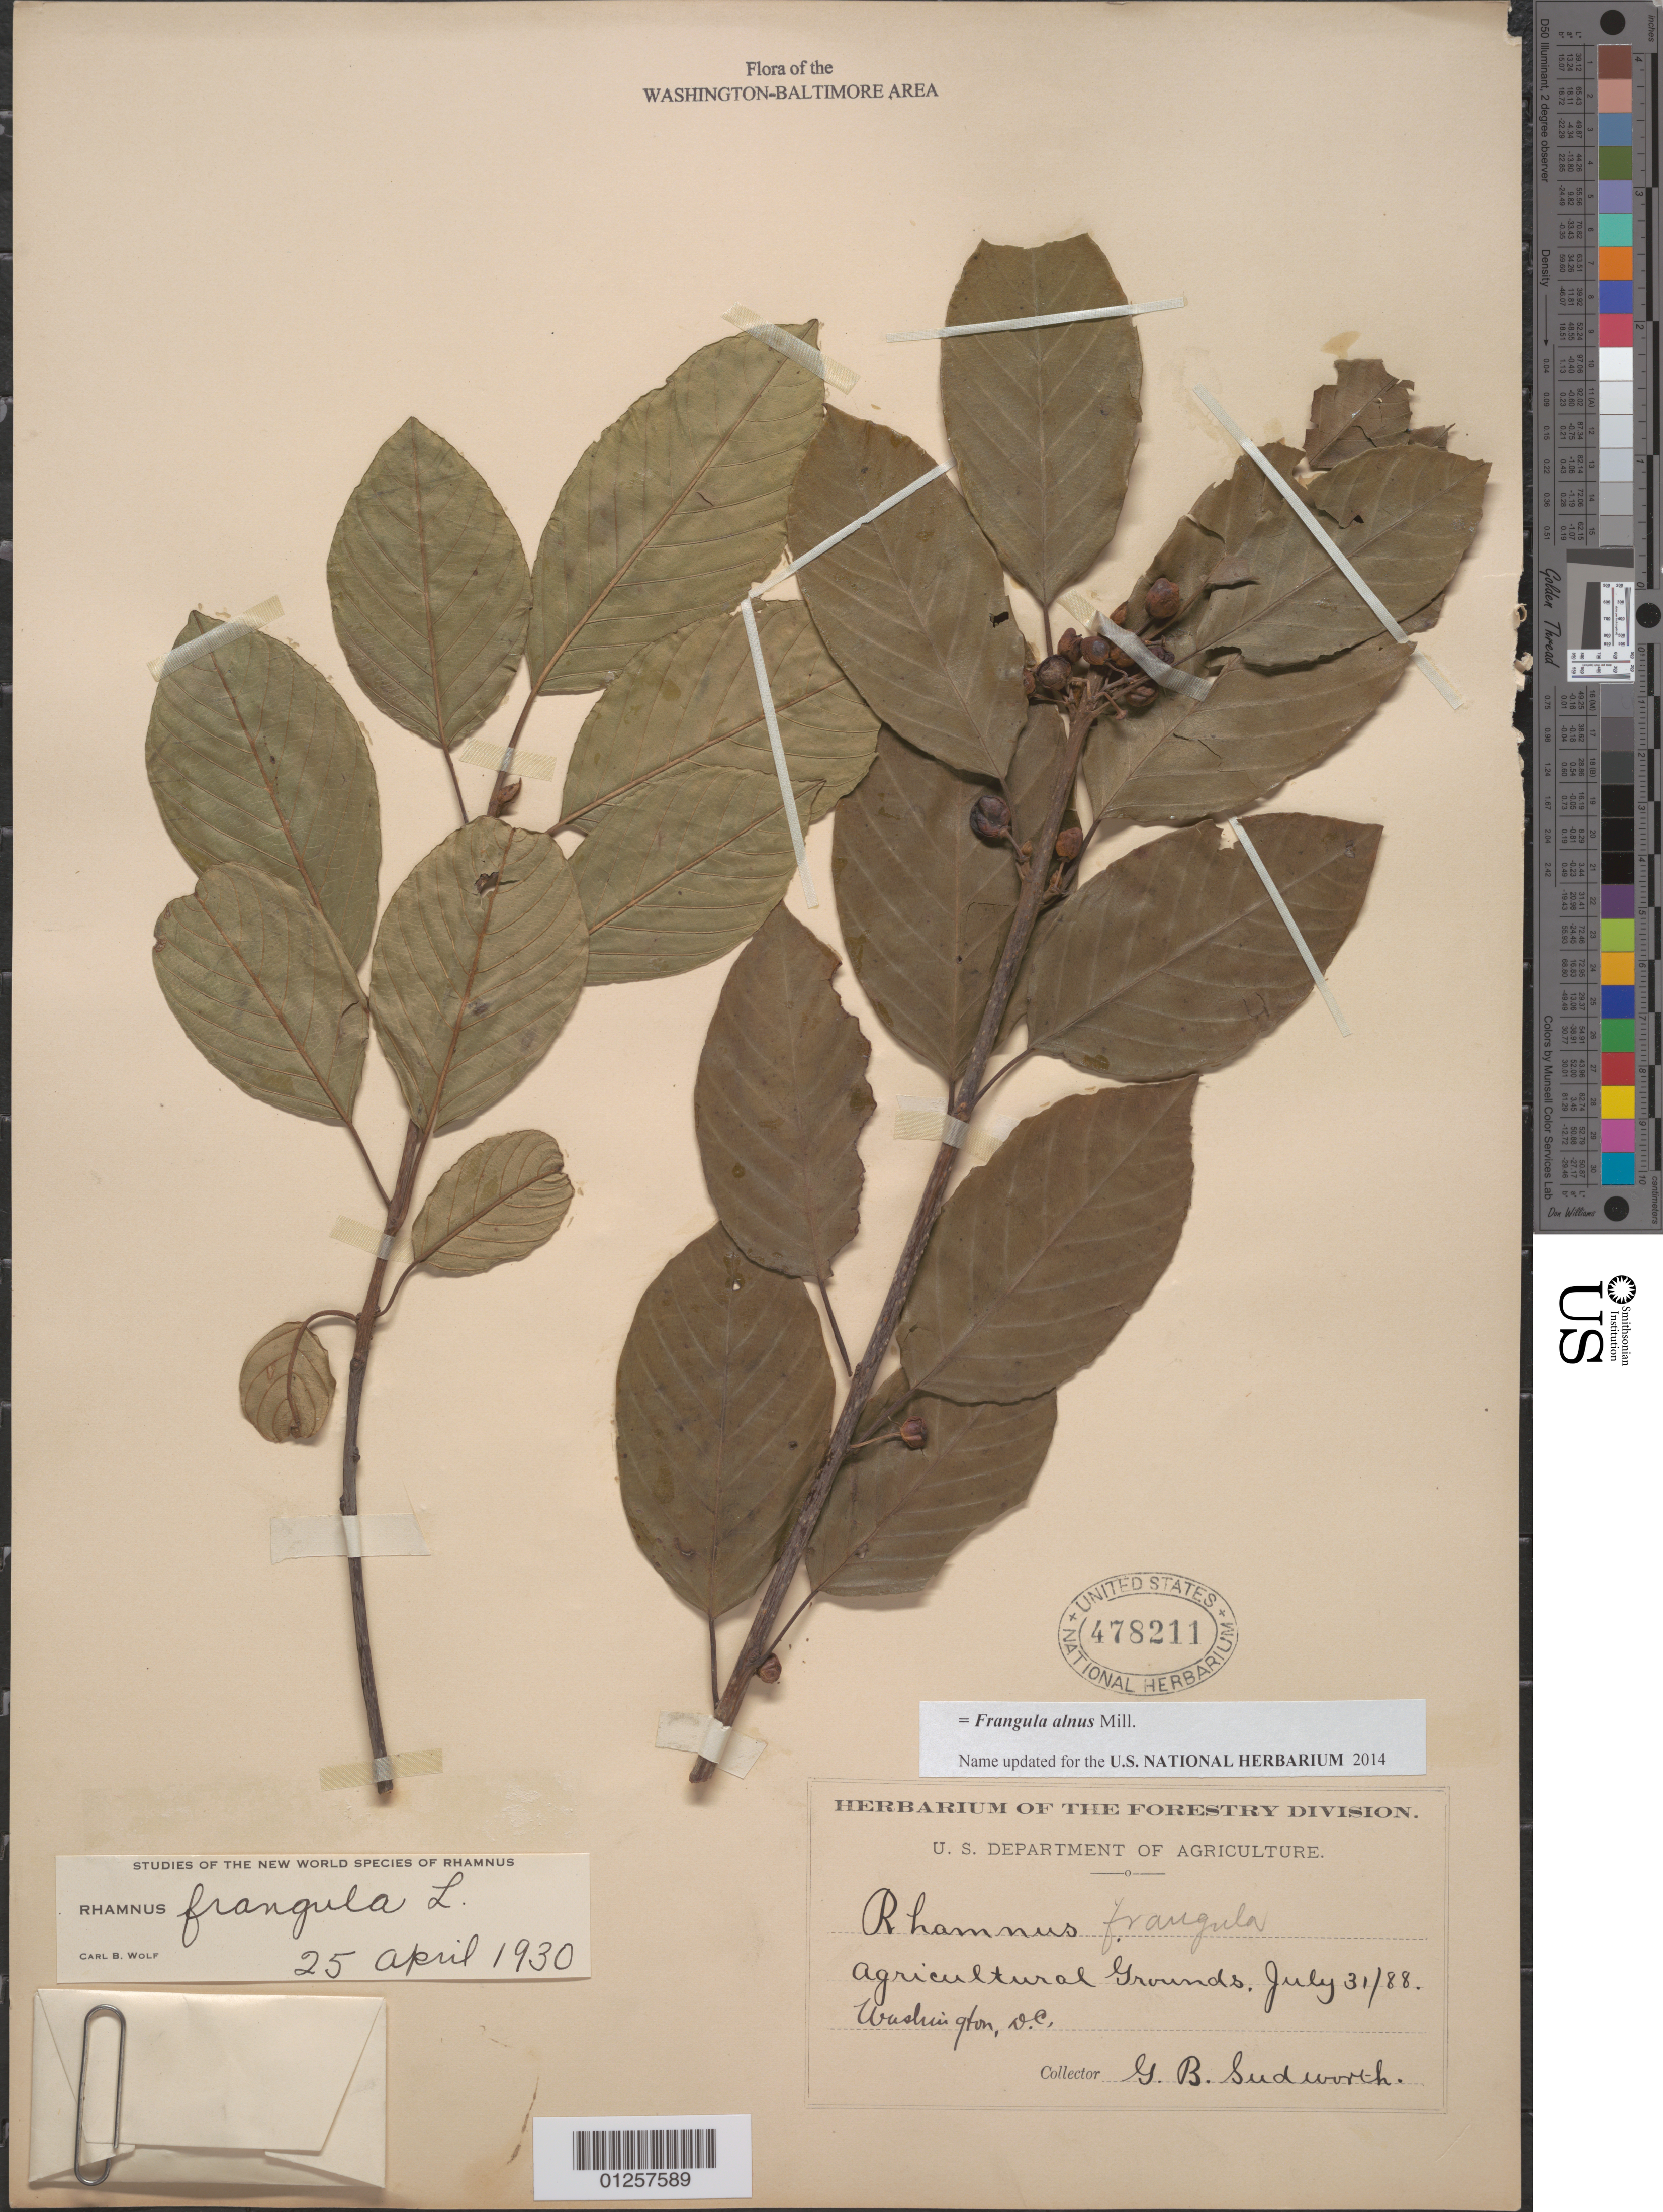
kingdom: Plantae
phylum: Tracheophyta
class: Magnoliopsida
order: Rosales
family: Rhamnaceae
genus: Frangula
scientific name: Frangula alnus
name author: Mill.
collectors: G. B. Sudworth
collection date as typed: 31 Jul 1888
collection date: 1888-07-31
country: United States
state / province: District of Columbia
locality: Agricultural grounds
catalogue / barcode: US 478211